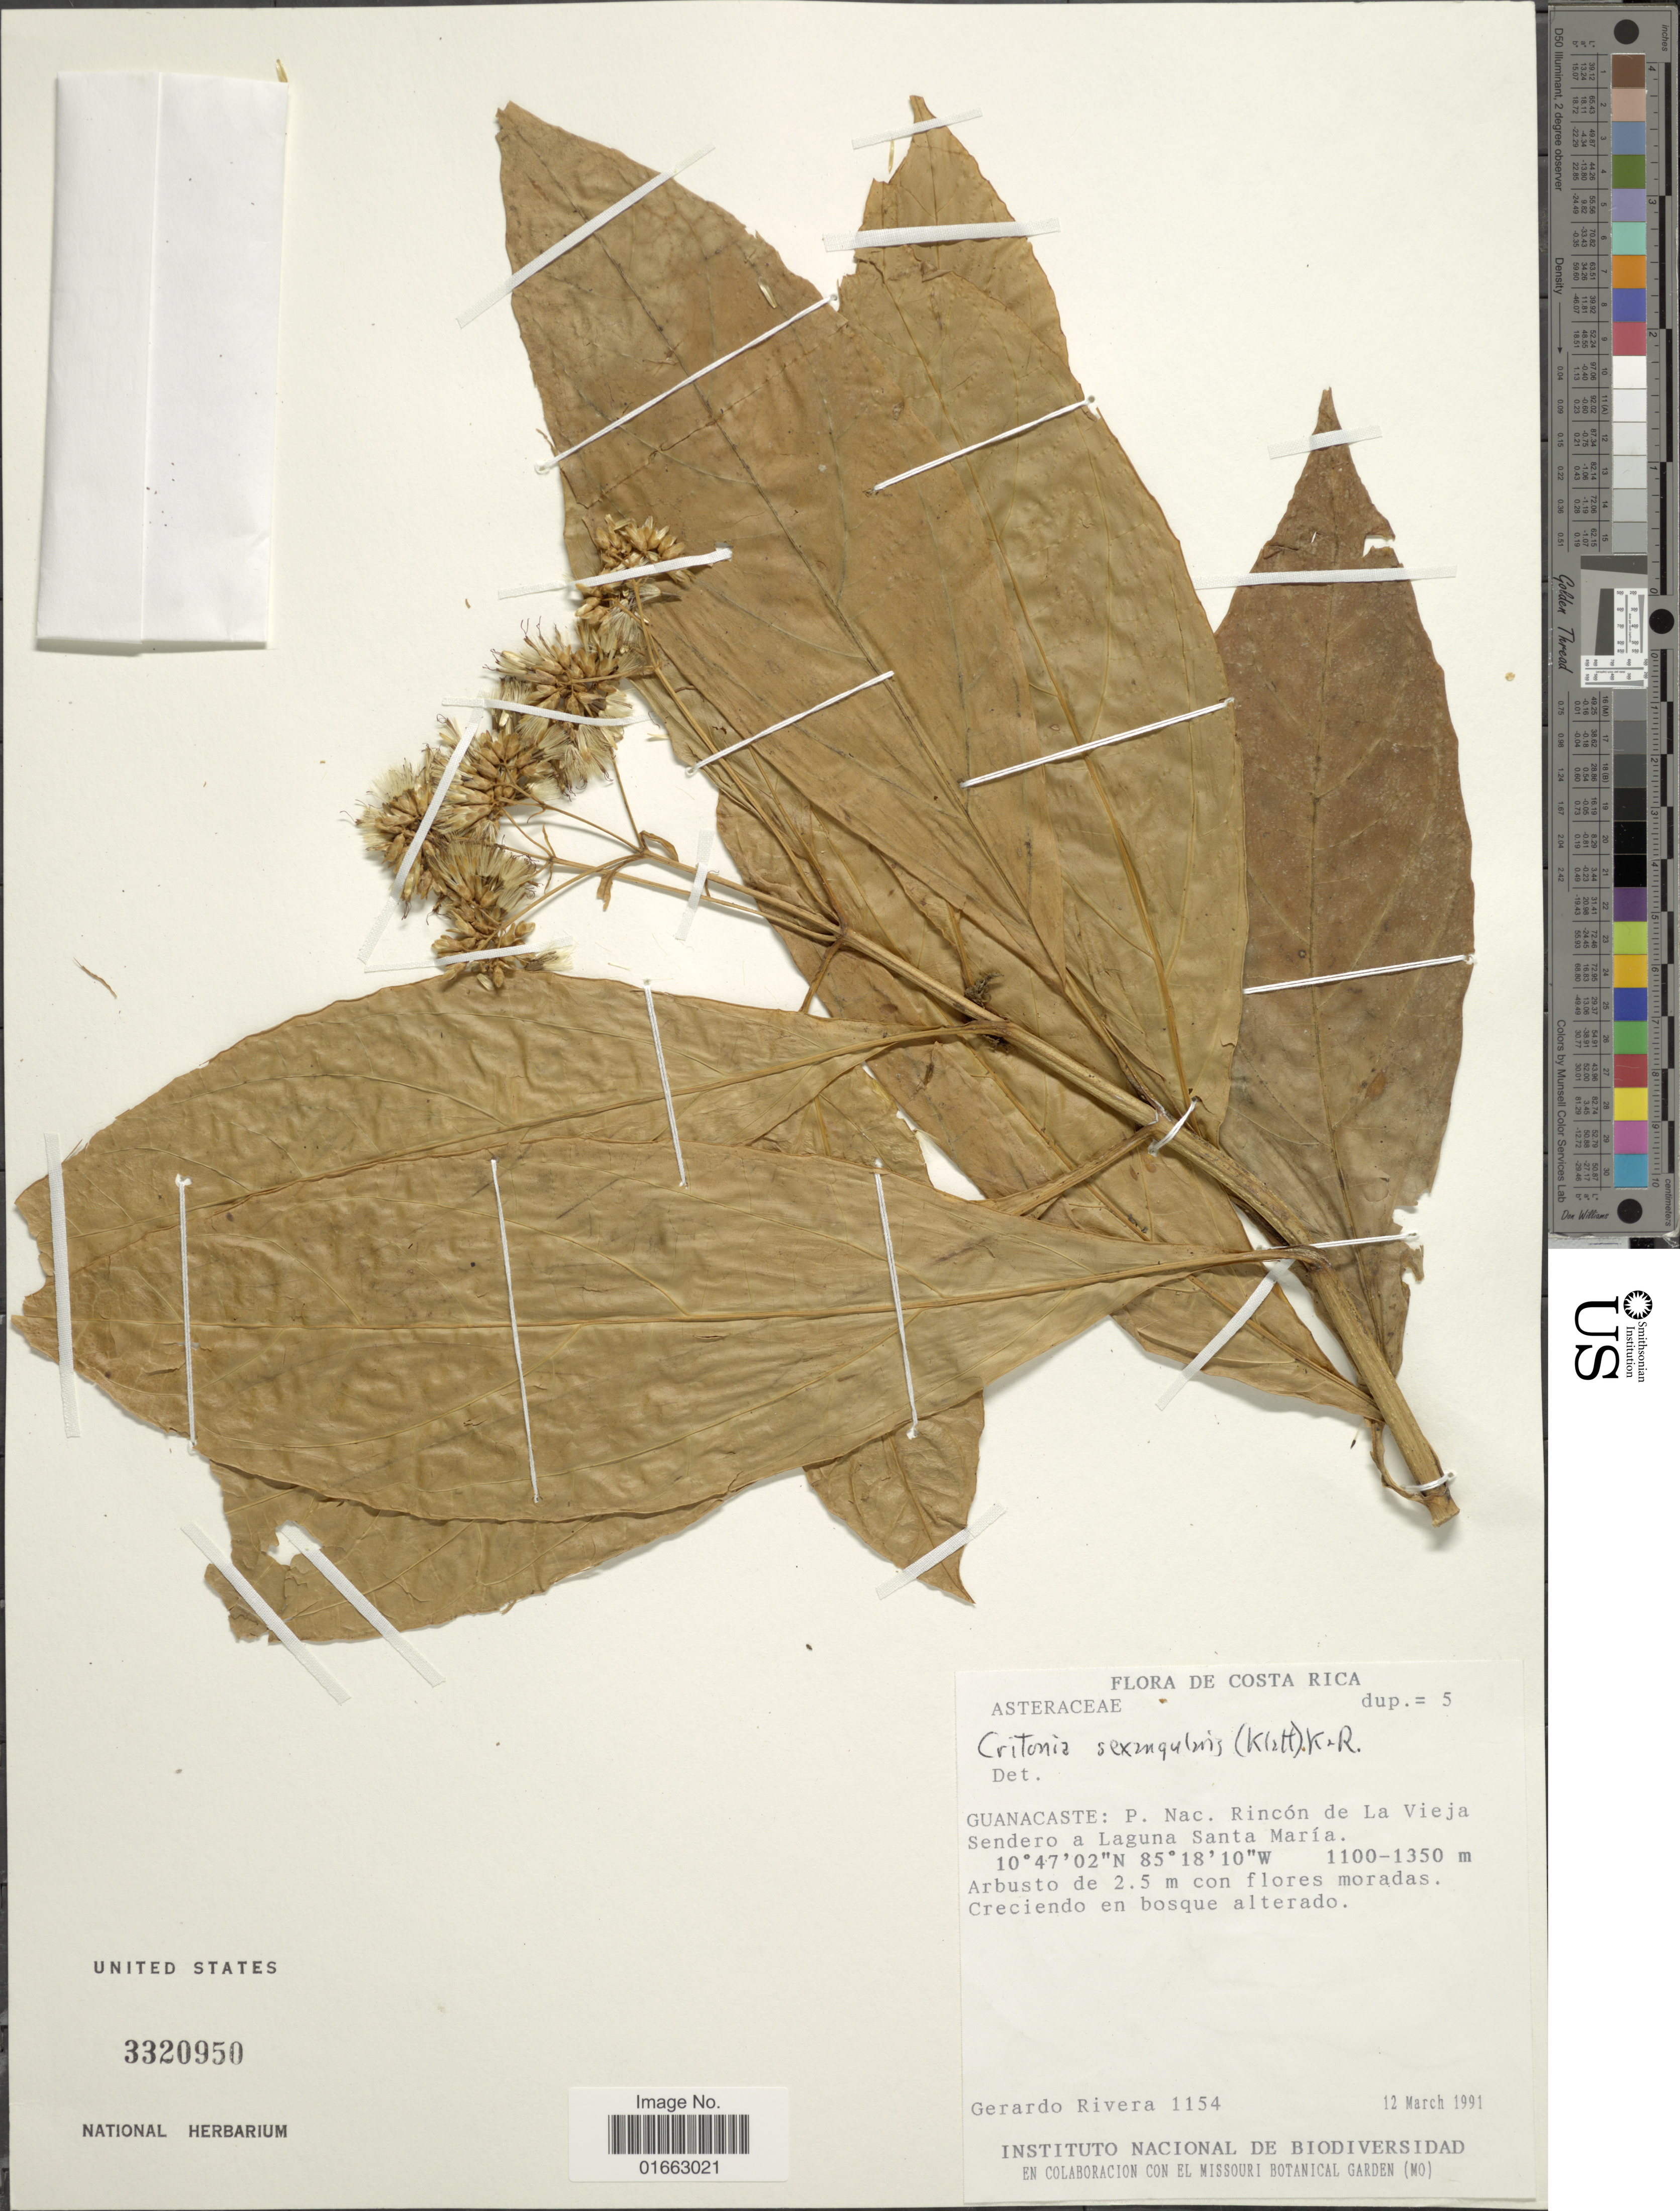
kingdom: Plantae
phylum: Tracheophyta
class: Magnoliopsida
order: Asterales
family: Asteraceae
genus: Critonia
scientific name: Critonia sexangularis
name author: (Klatt) R.M. King & H. Rob.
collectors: G. Rivera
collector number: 1154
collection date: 1991-03-12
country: Costa Rica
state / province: Guanacaste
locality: P. Nac. Rincón de La Vieja Sendero a Laguna Santa María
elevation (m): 1100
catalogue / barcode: US 3320950